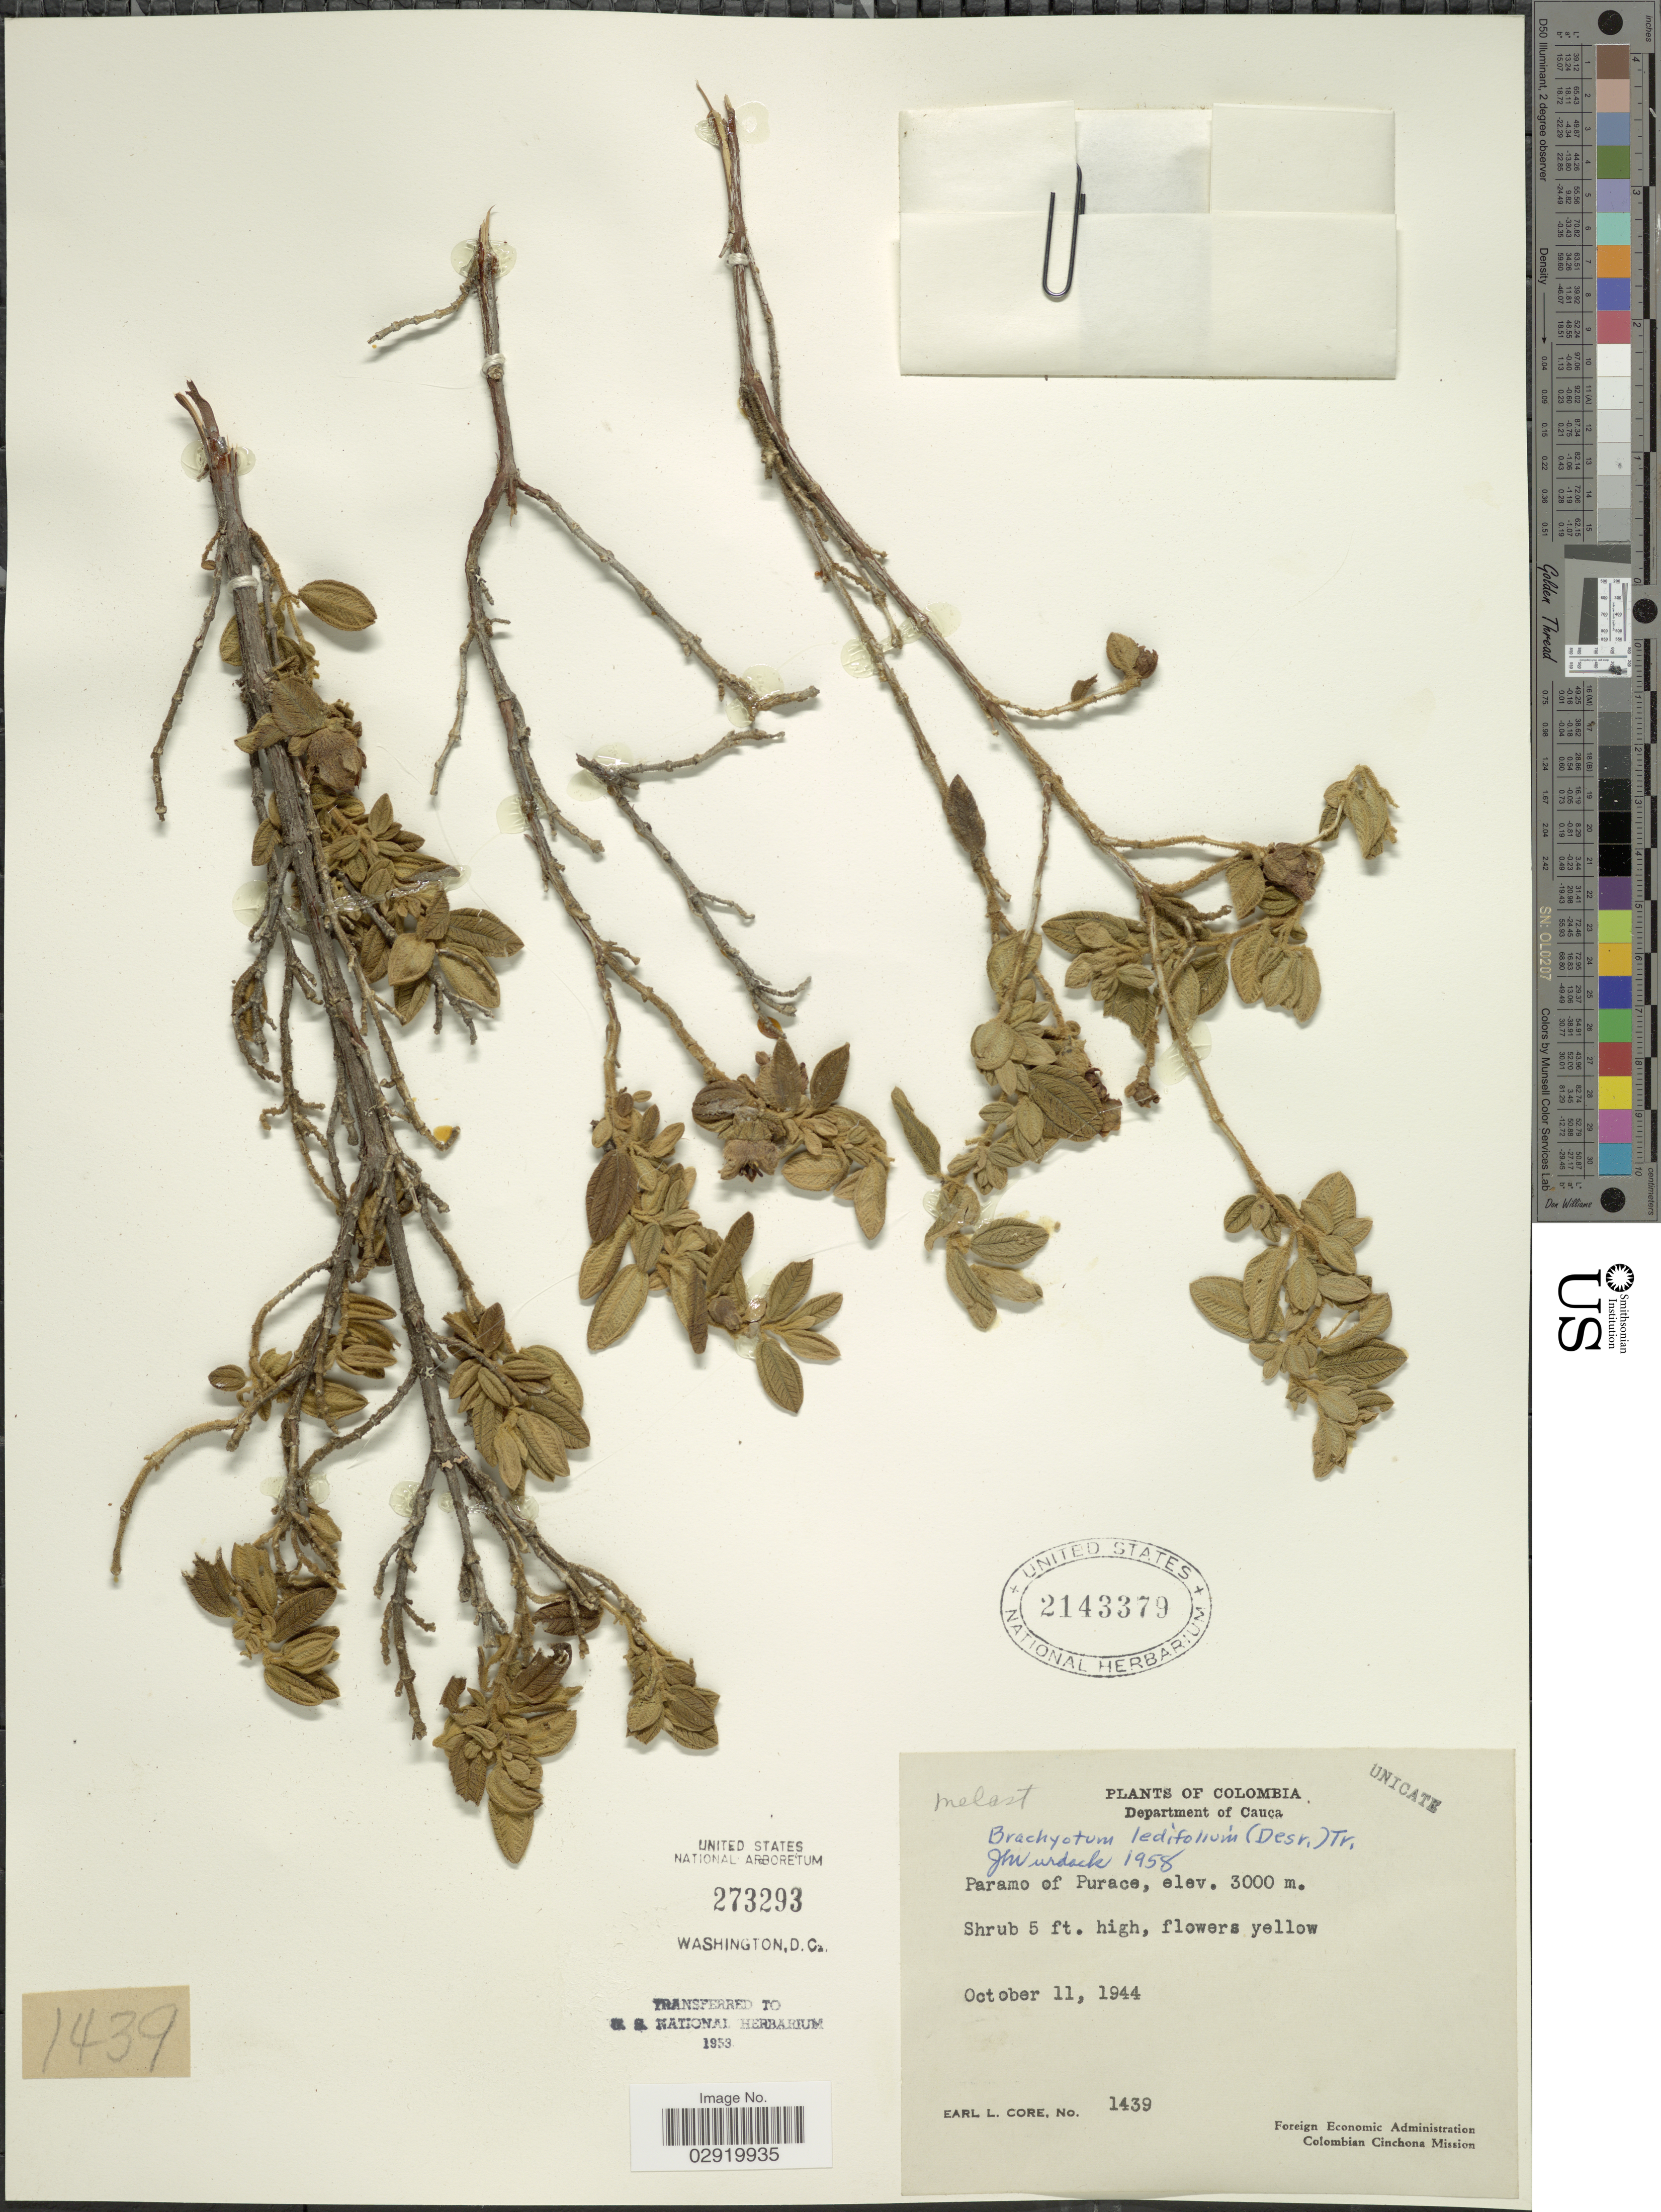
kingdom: Plantae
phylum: Tracheophyta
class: Magnoliopsida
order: Myrtales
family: Melastomataceae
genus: Brachyotum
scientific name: Brachyotum ledifolium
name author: (Desr.) Triana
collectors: E. L. Core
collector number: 1439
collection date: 1944-10-11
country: Colombia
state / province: Cauca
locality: Department of Cauca. Paramo of Purace.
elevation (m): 3000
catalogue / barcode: US 2143379